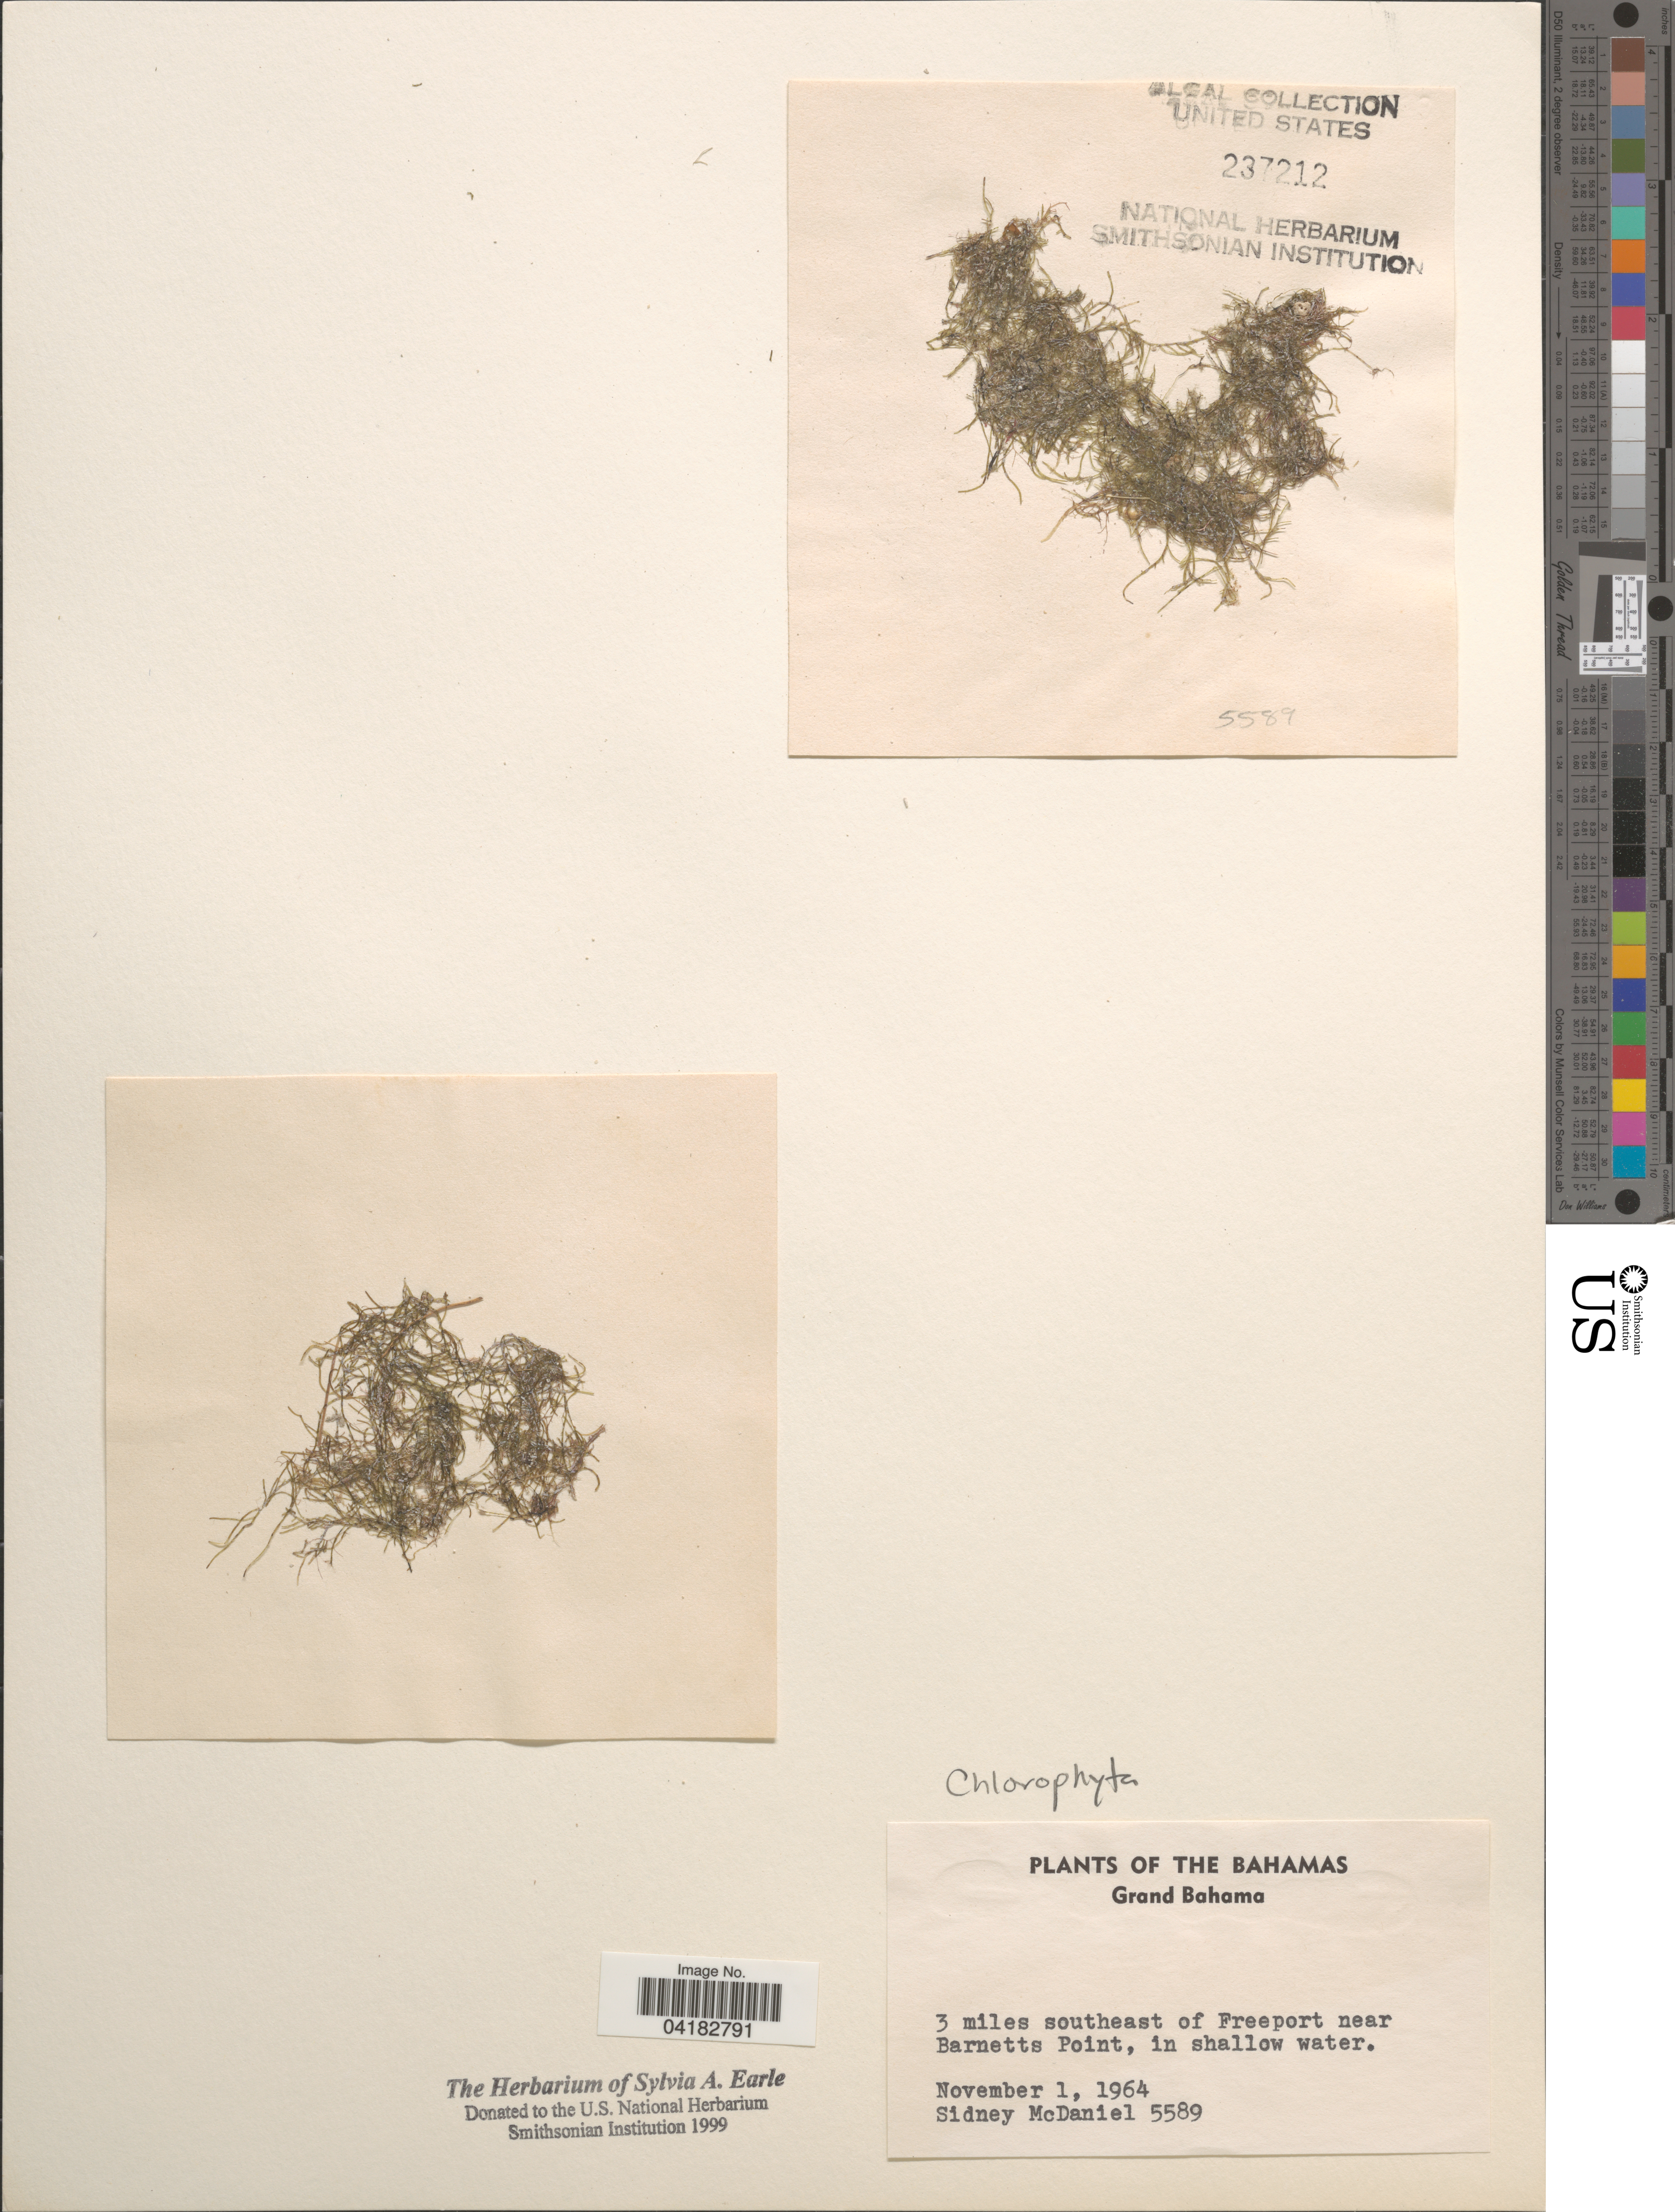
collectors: S. McDaniel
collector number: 5589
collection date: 1964-11-01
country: Bahamas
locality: Grand Bahama. 3 miles southeast of Freeport near Barnetts Point.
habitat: in shallow water.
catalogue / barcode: US 237212